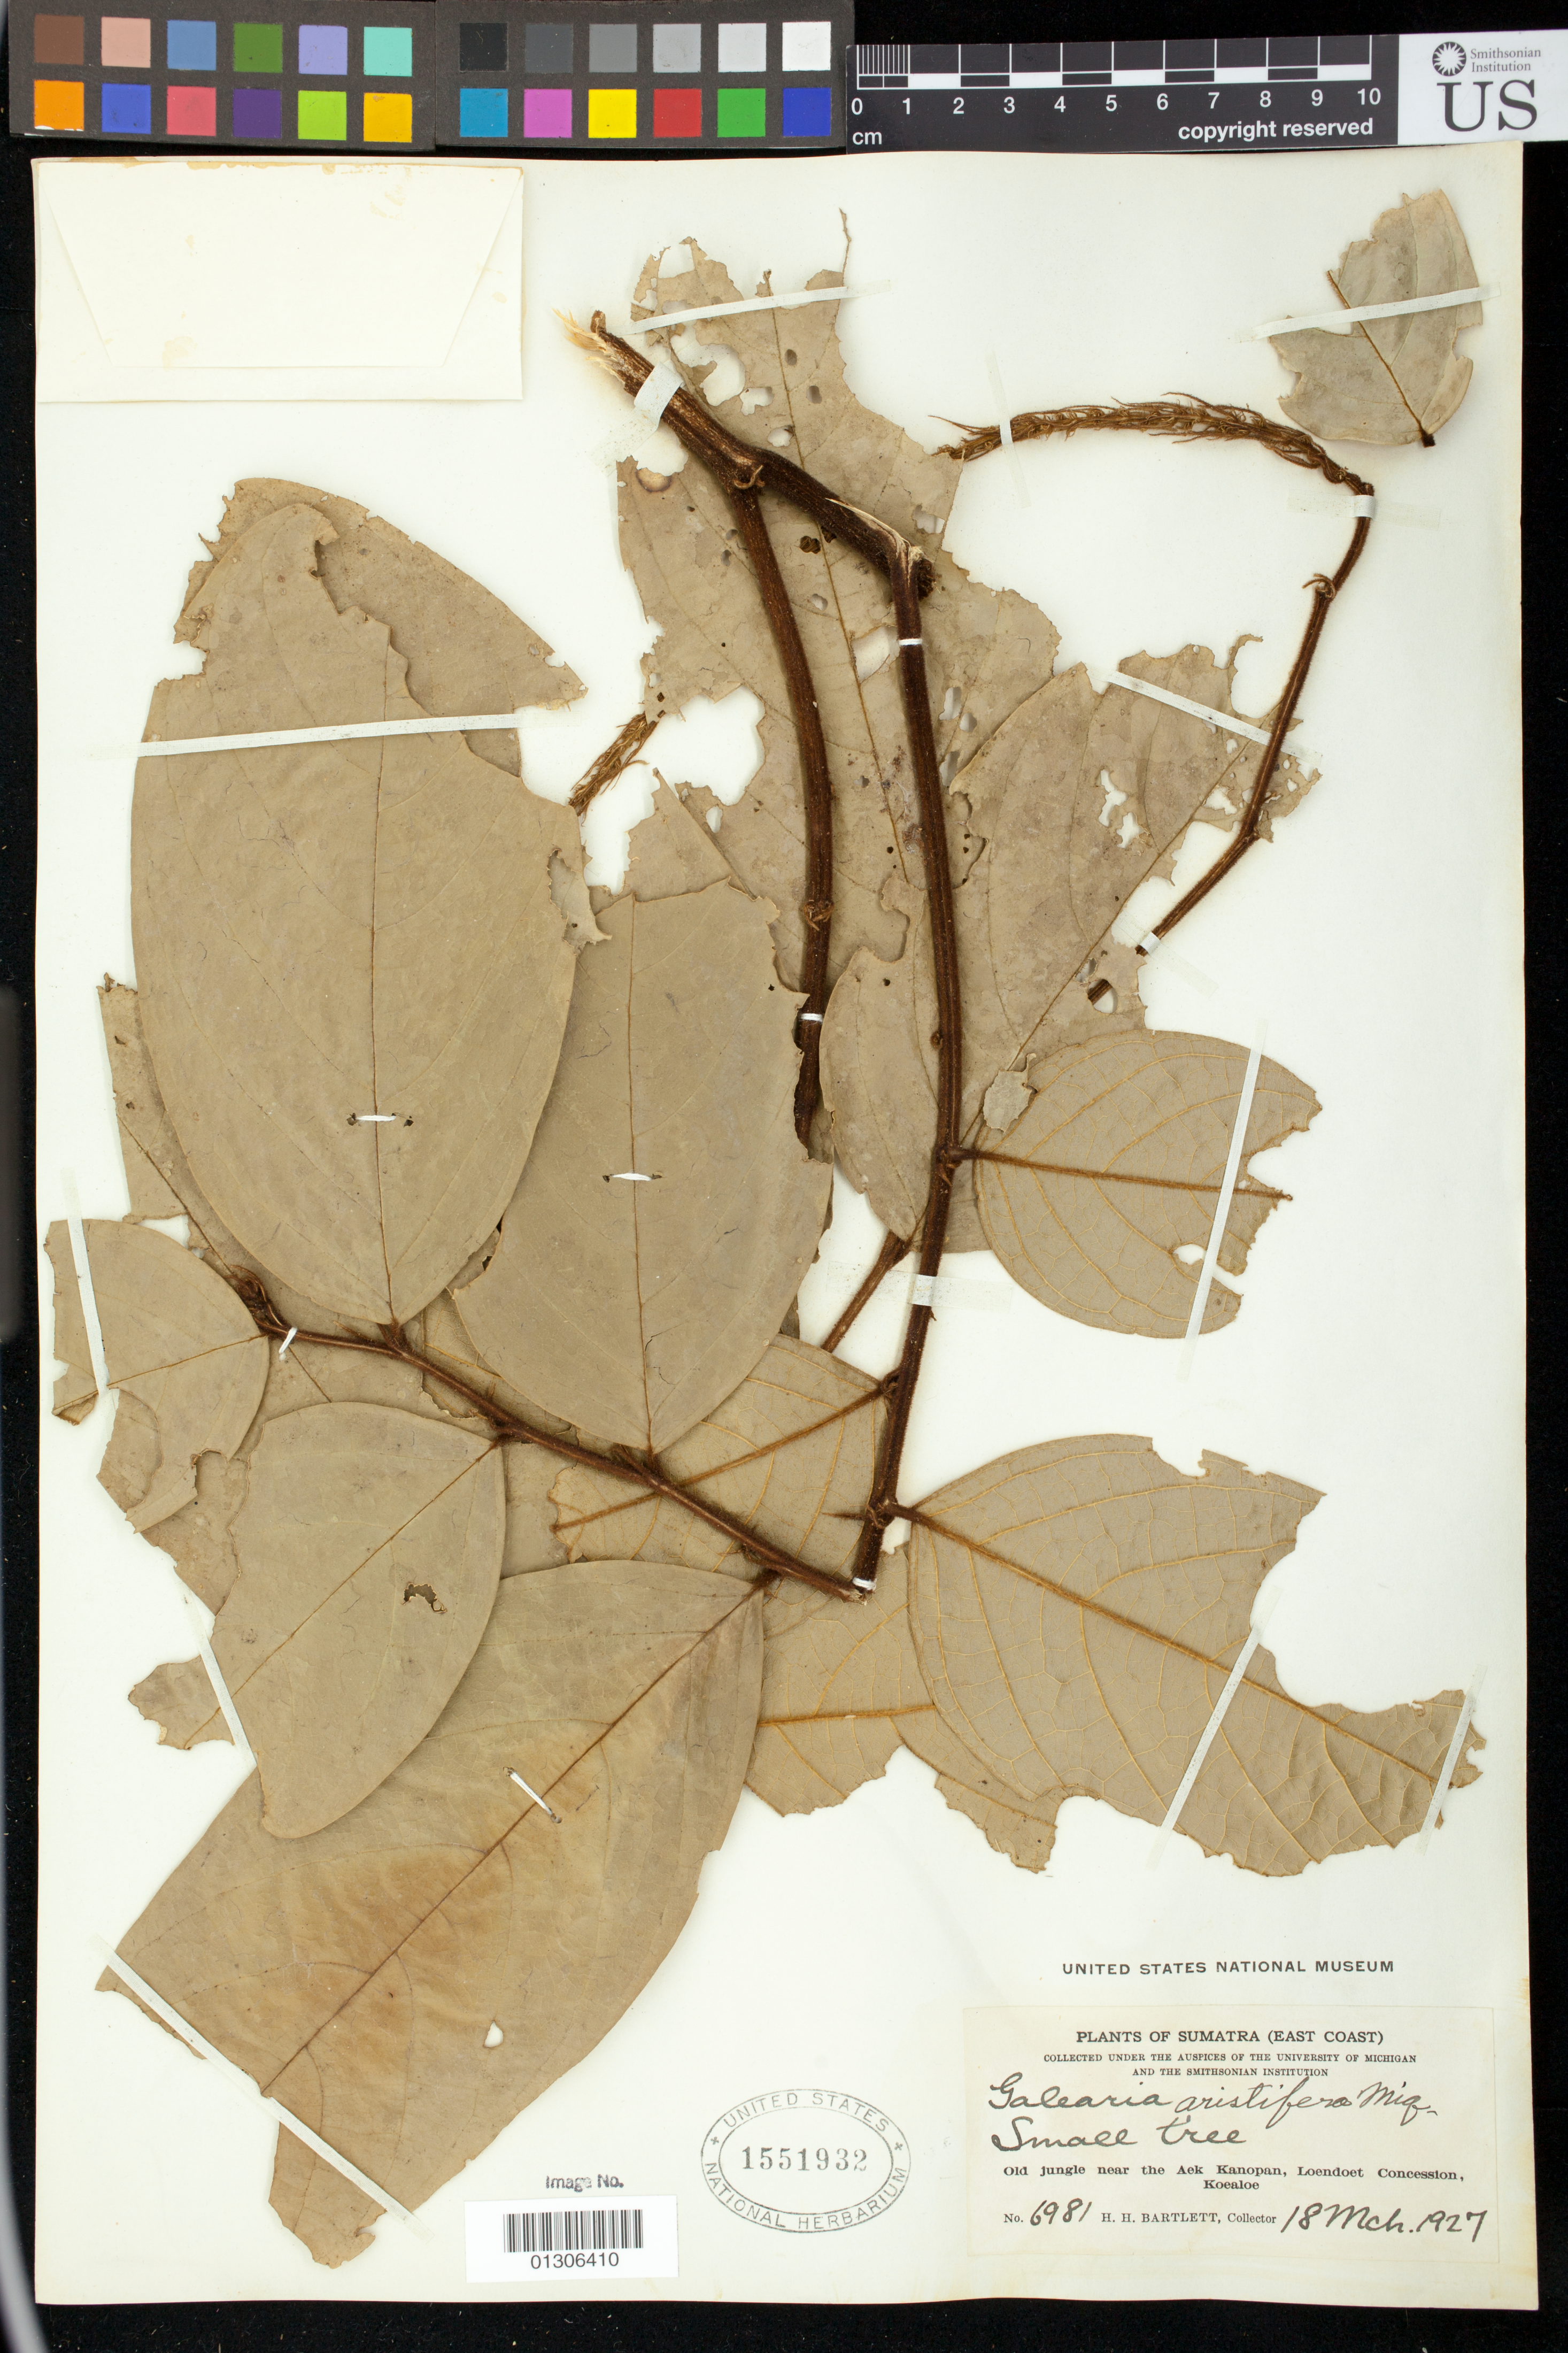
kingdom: Plantae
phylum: Tracheophyta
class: Magnoliopsida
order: Malpighiales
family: Pandaceae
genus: Galearia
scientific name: Galearia aristifera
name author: Miq.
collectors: H. H. Bartlett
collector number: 6981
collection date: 1927-03-18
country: Indonesia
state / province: Sumatra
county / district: Sumatera Utara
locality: Old jungle near the Aek Kanopan, Loendoet Concession, Koealoe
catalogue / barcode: US 1551932